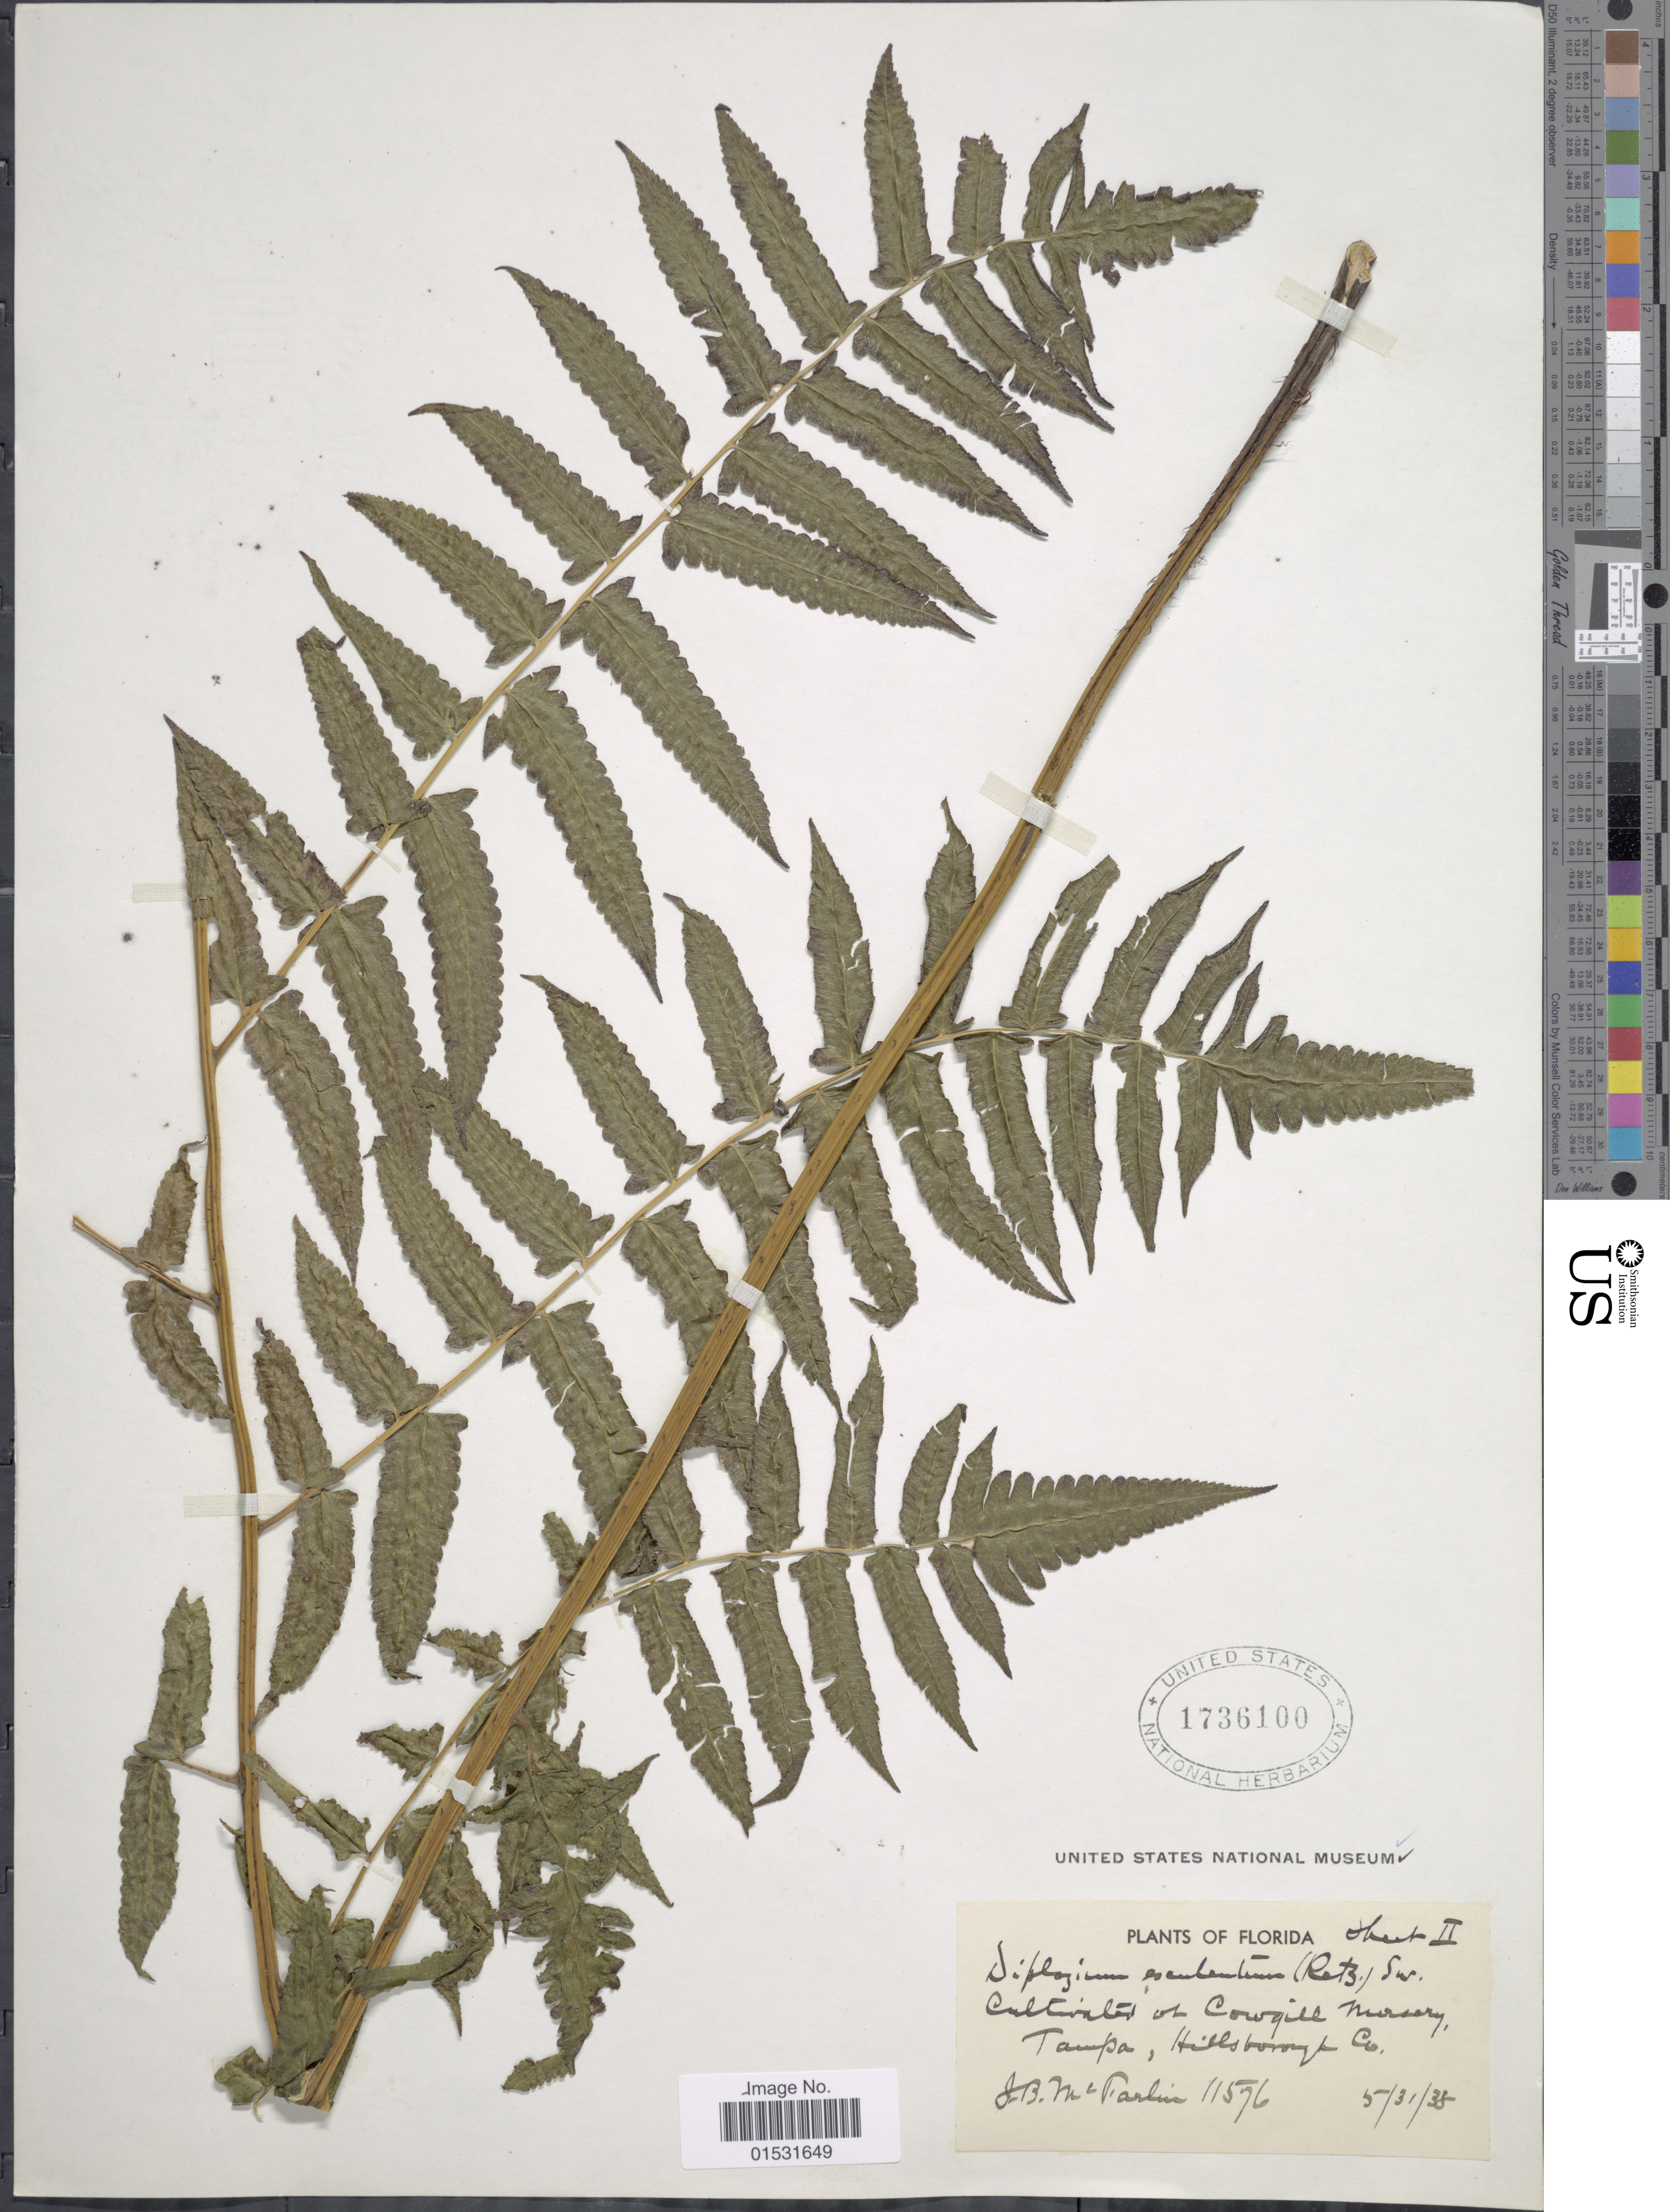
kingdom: Plantae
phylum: Tracheophyta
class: Polypodiopsida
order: Polypodiales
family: Athyriaceae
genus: Diplazium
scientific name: Diplazium esculentum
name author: (Retz.) Sw.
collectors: J. McParkin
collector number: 11576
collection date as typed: Transcribed d/m/y: 31/5/38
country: United States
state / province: Florida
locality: At Cowgill Nursery, Tampa, Hullsborough Co.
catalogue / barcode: US 1736100